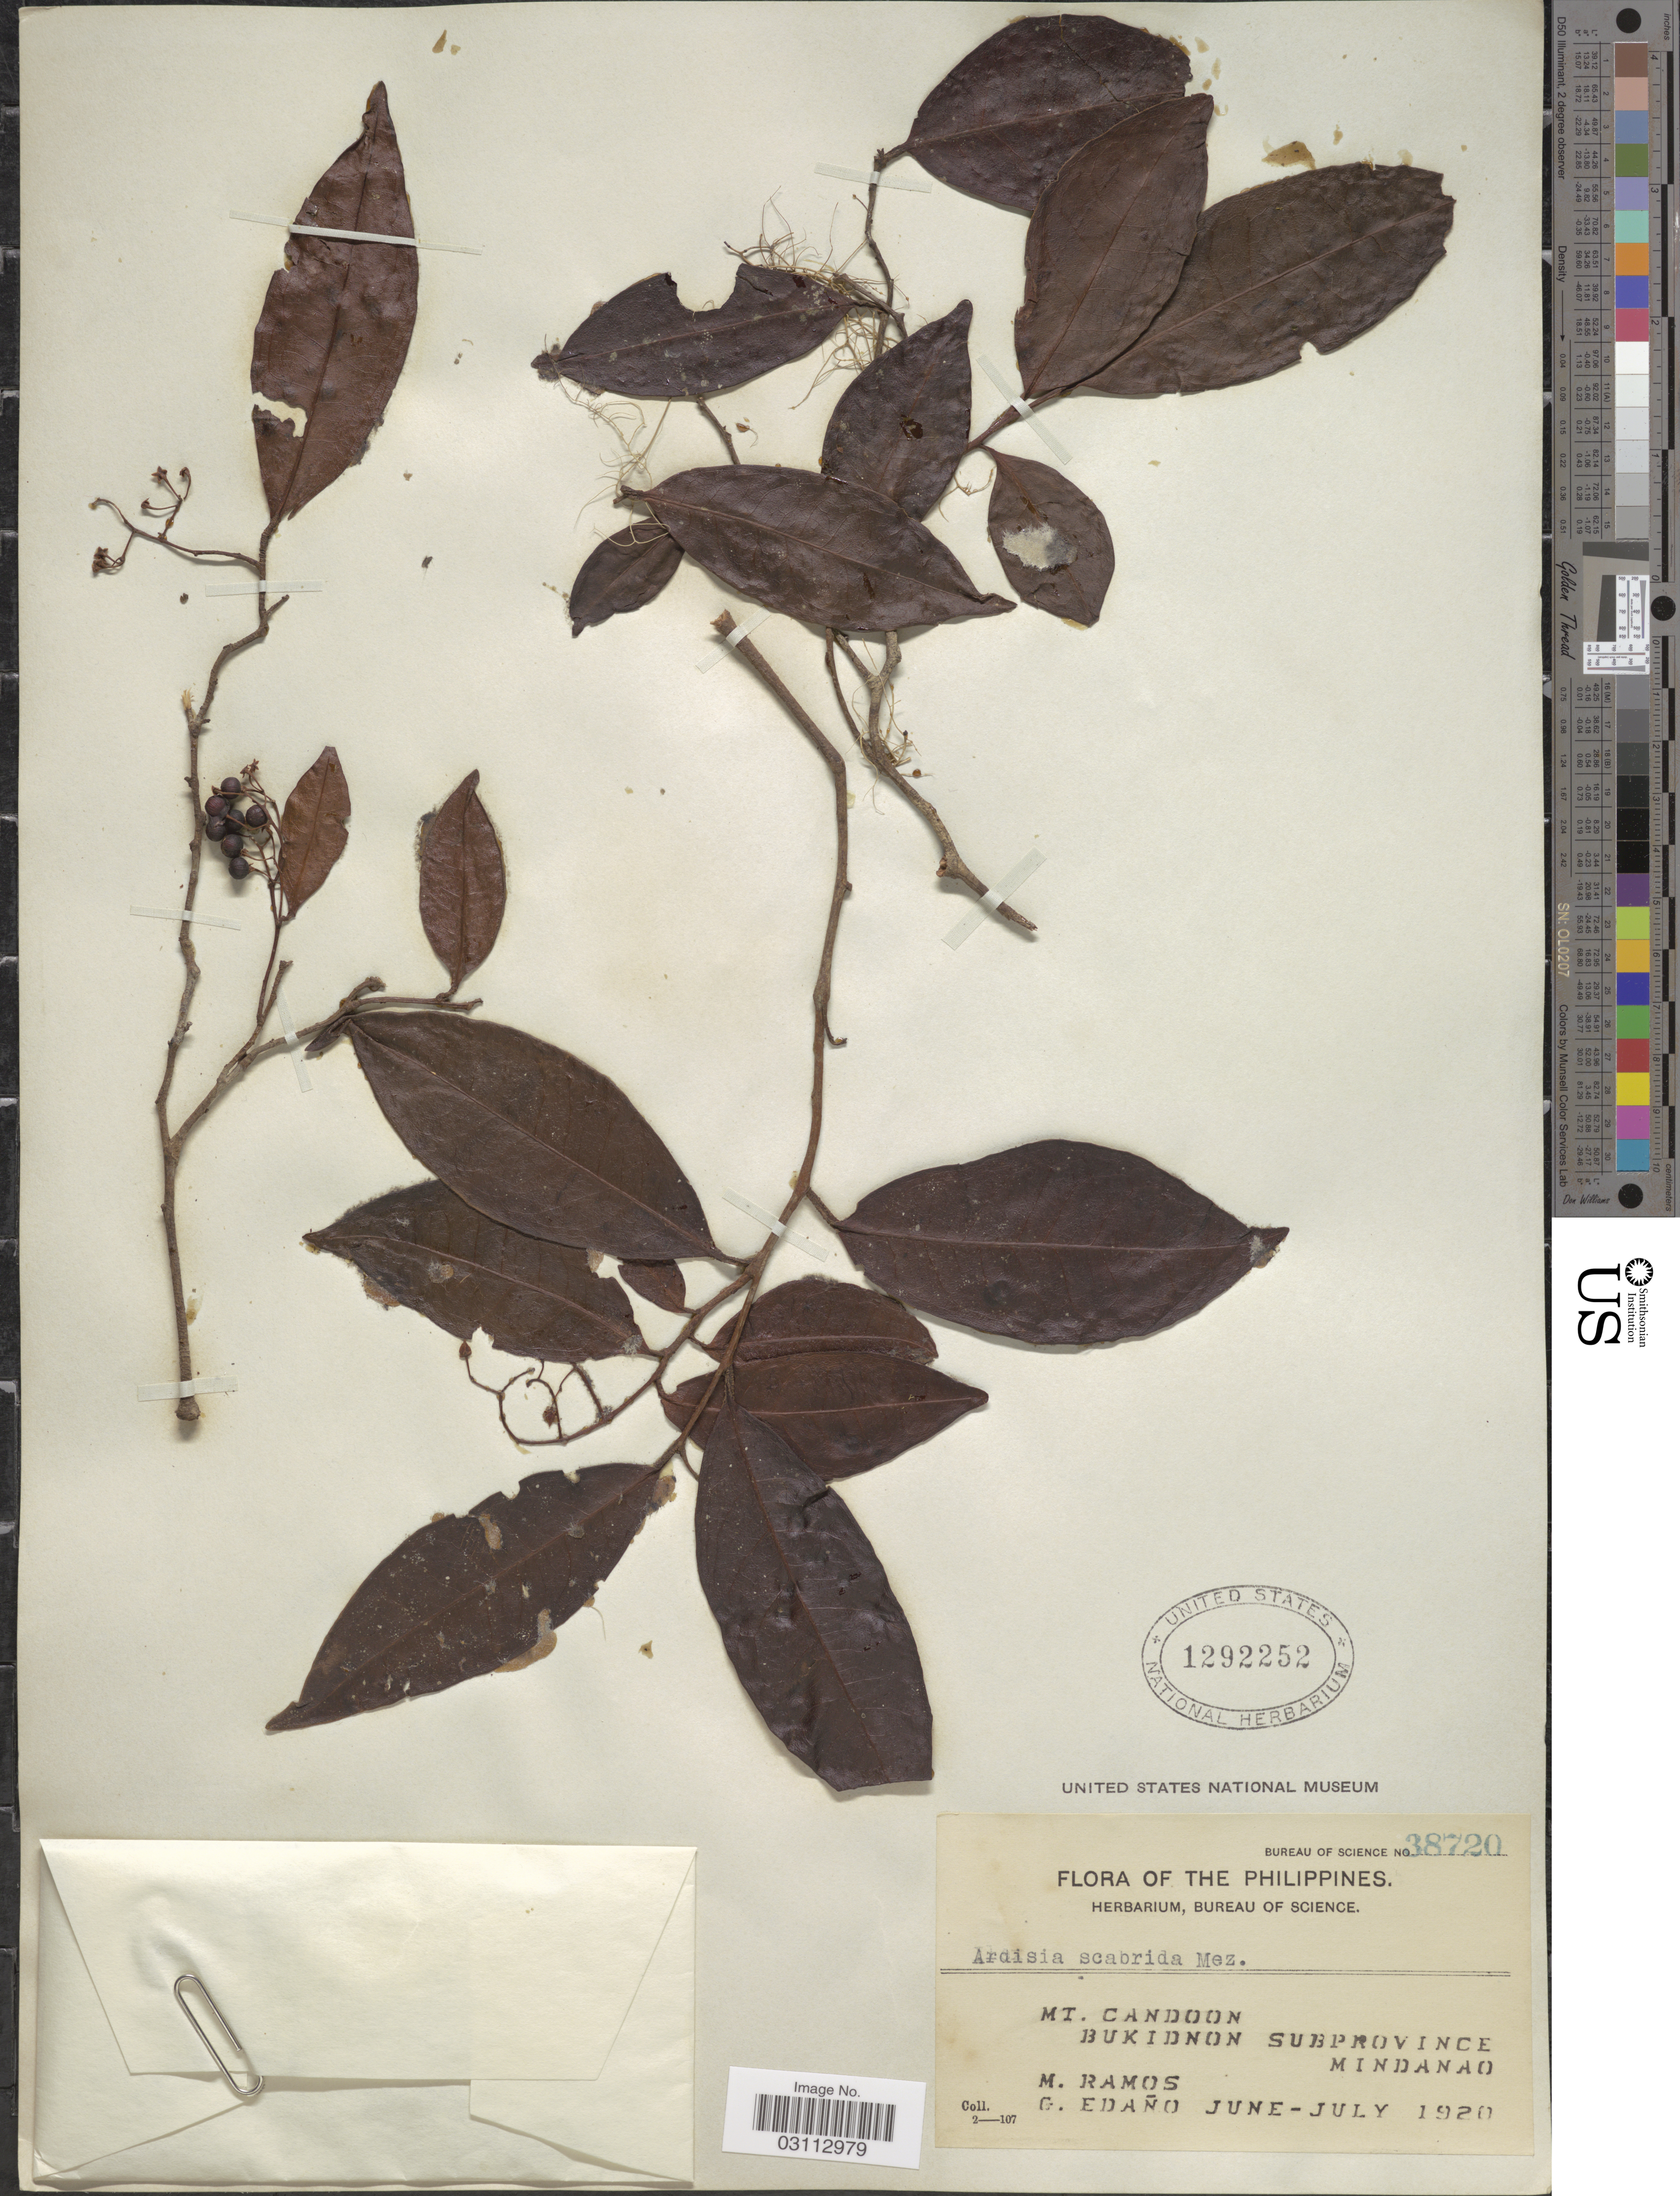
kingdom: Plantae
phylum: Tracheophyta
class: Magnoliopsida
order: Ericales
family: Primulaceae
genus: Ardisia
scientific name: Ardisia scabrida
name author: Mez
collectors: M. Ramos & G. Edaño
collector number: Bureau of Science 38720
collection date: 1920-06/1920-07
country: Philippines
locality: Mt. Candoon. Bukidnon Subprovince. Mindanao.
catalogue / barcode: US 1292252